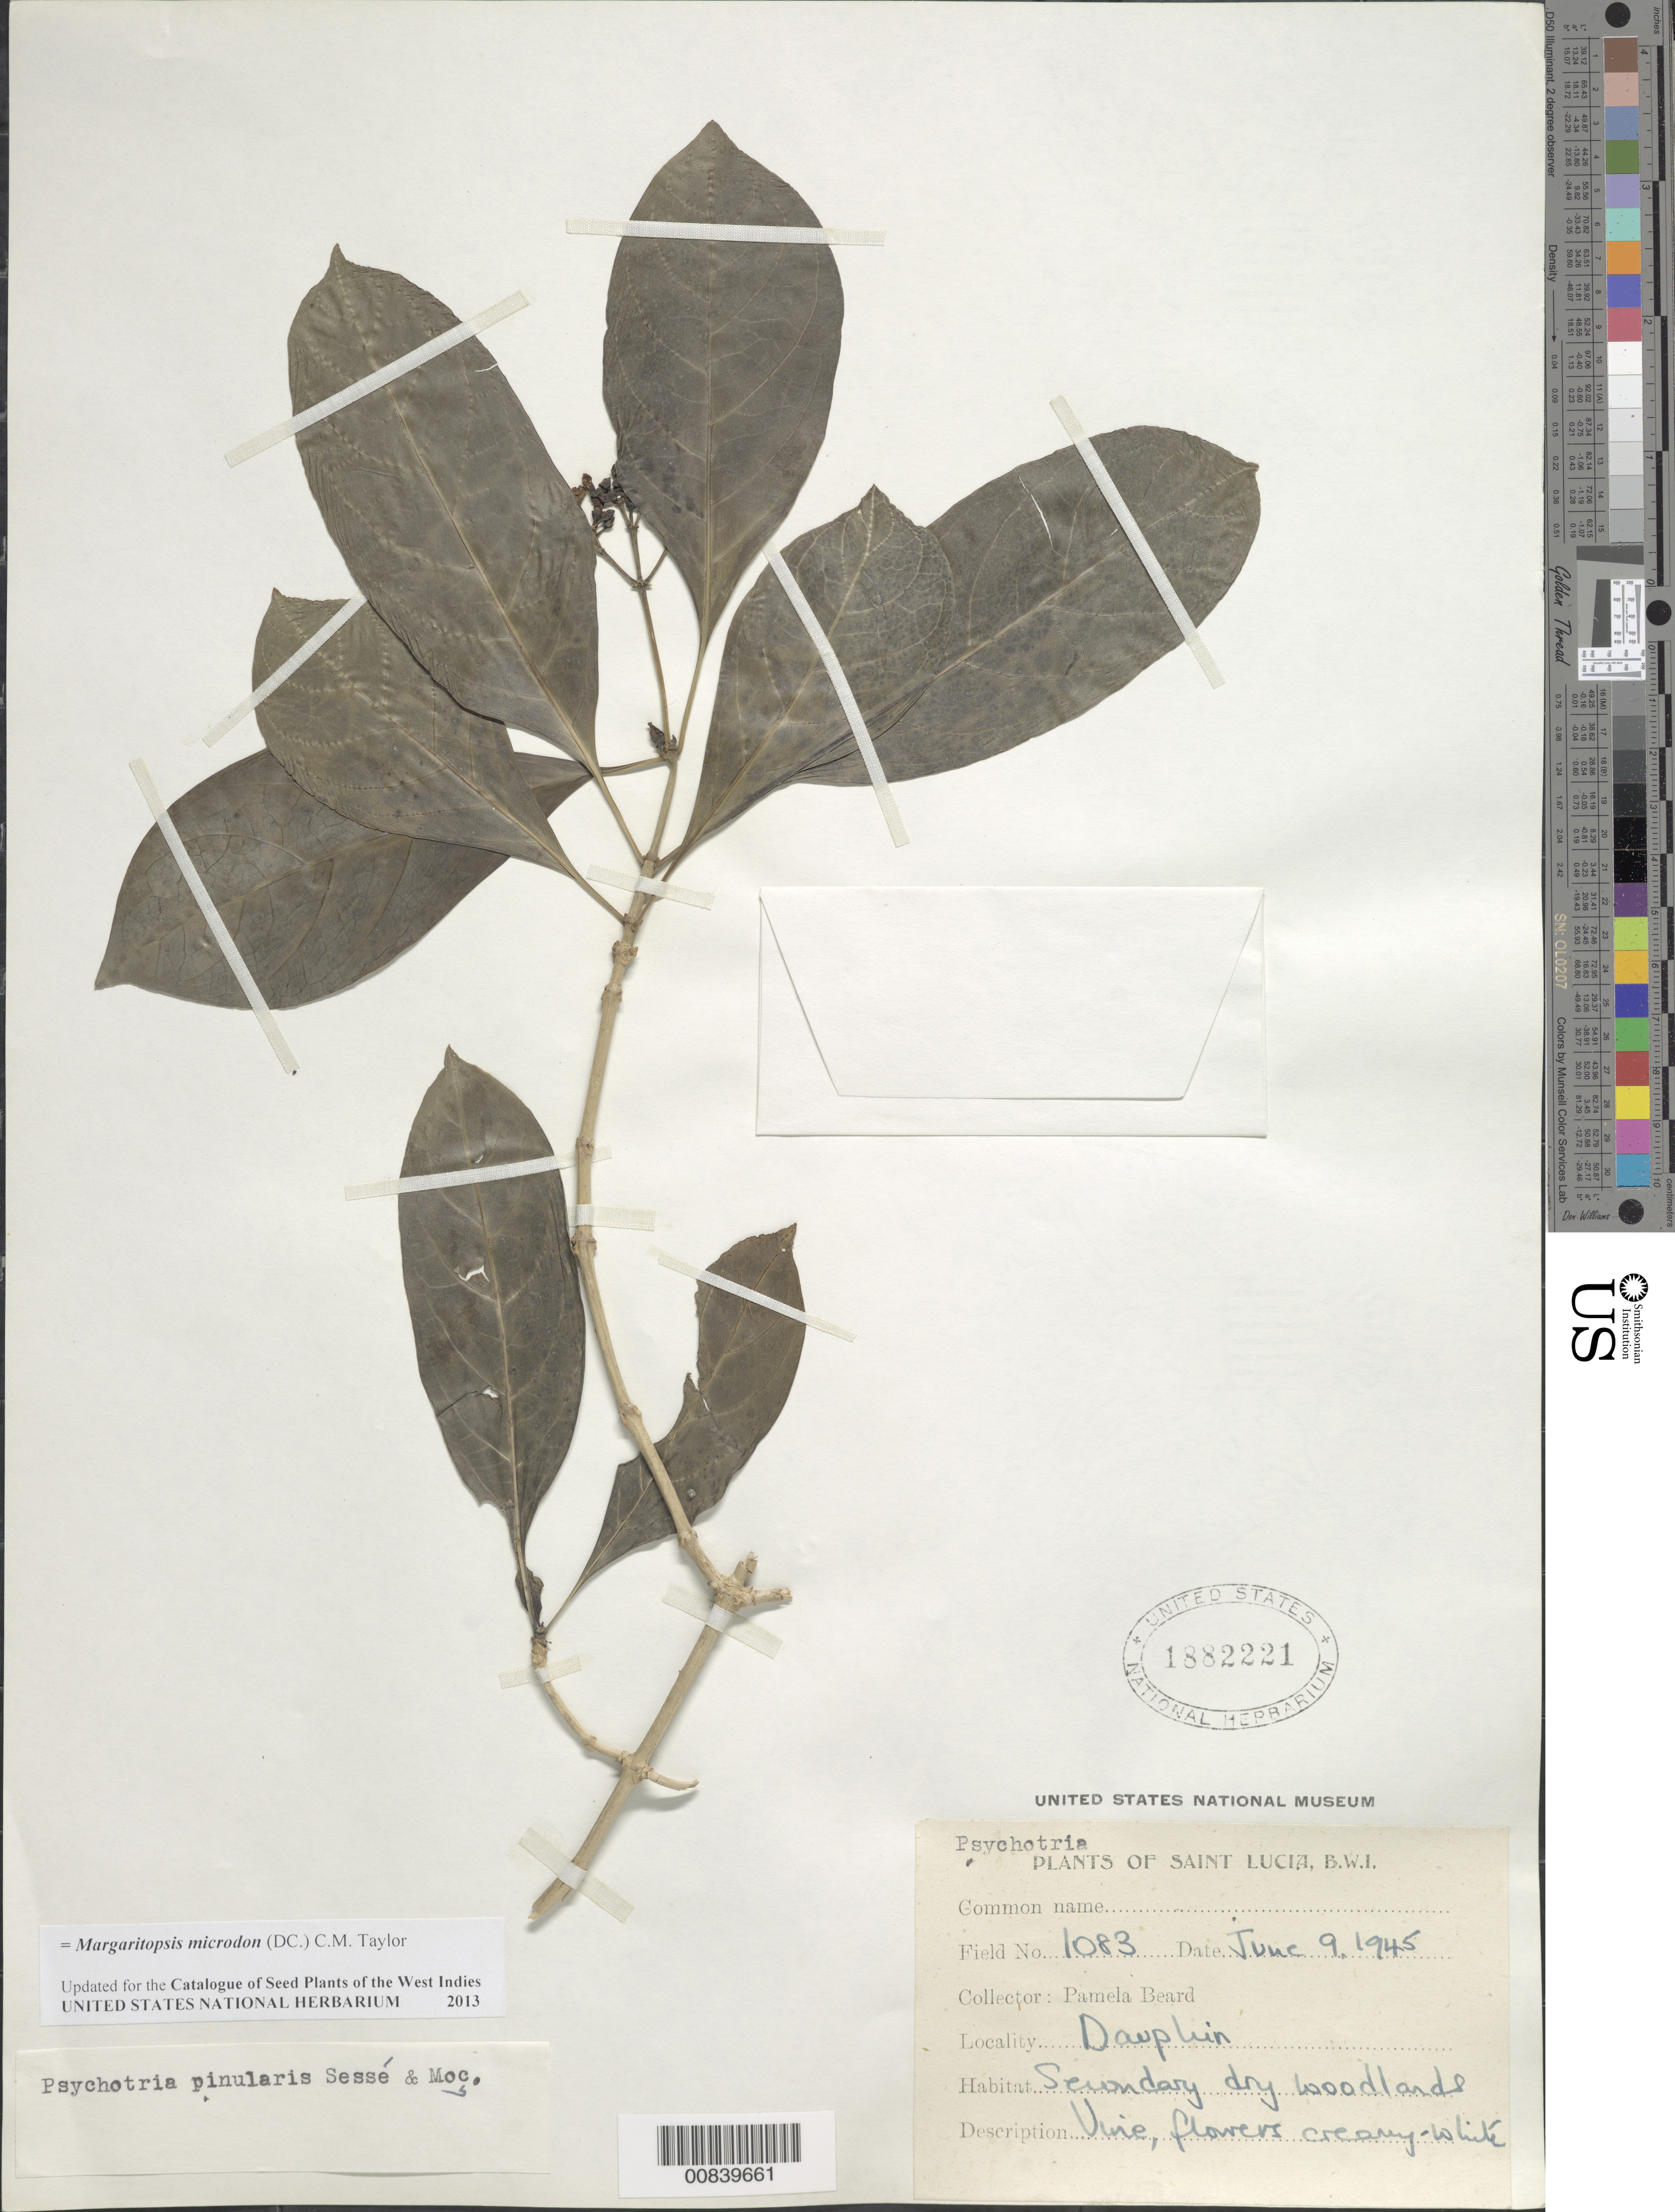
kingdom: Plantae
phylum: Tracheophyta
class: Magnoliopsida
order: Gentianales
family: Rubiaceae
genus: Margaritopsis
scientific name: Margaritopsis microdon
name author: (DC.) C.M. Taylor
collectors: P. Beard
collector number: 1083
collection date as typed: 09 Jun 1945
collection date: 1945-06-09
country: St. Lucia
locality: Dauphin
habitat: Secondary dry woodlands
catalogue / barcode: US 1882221